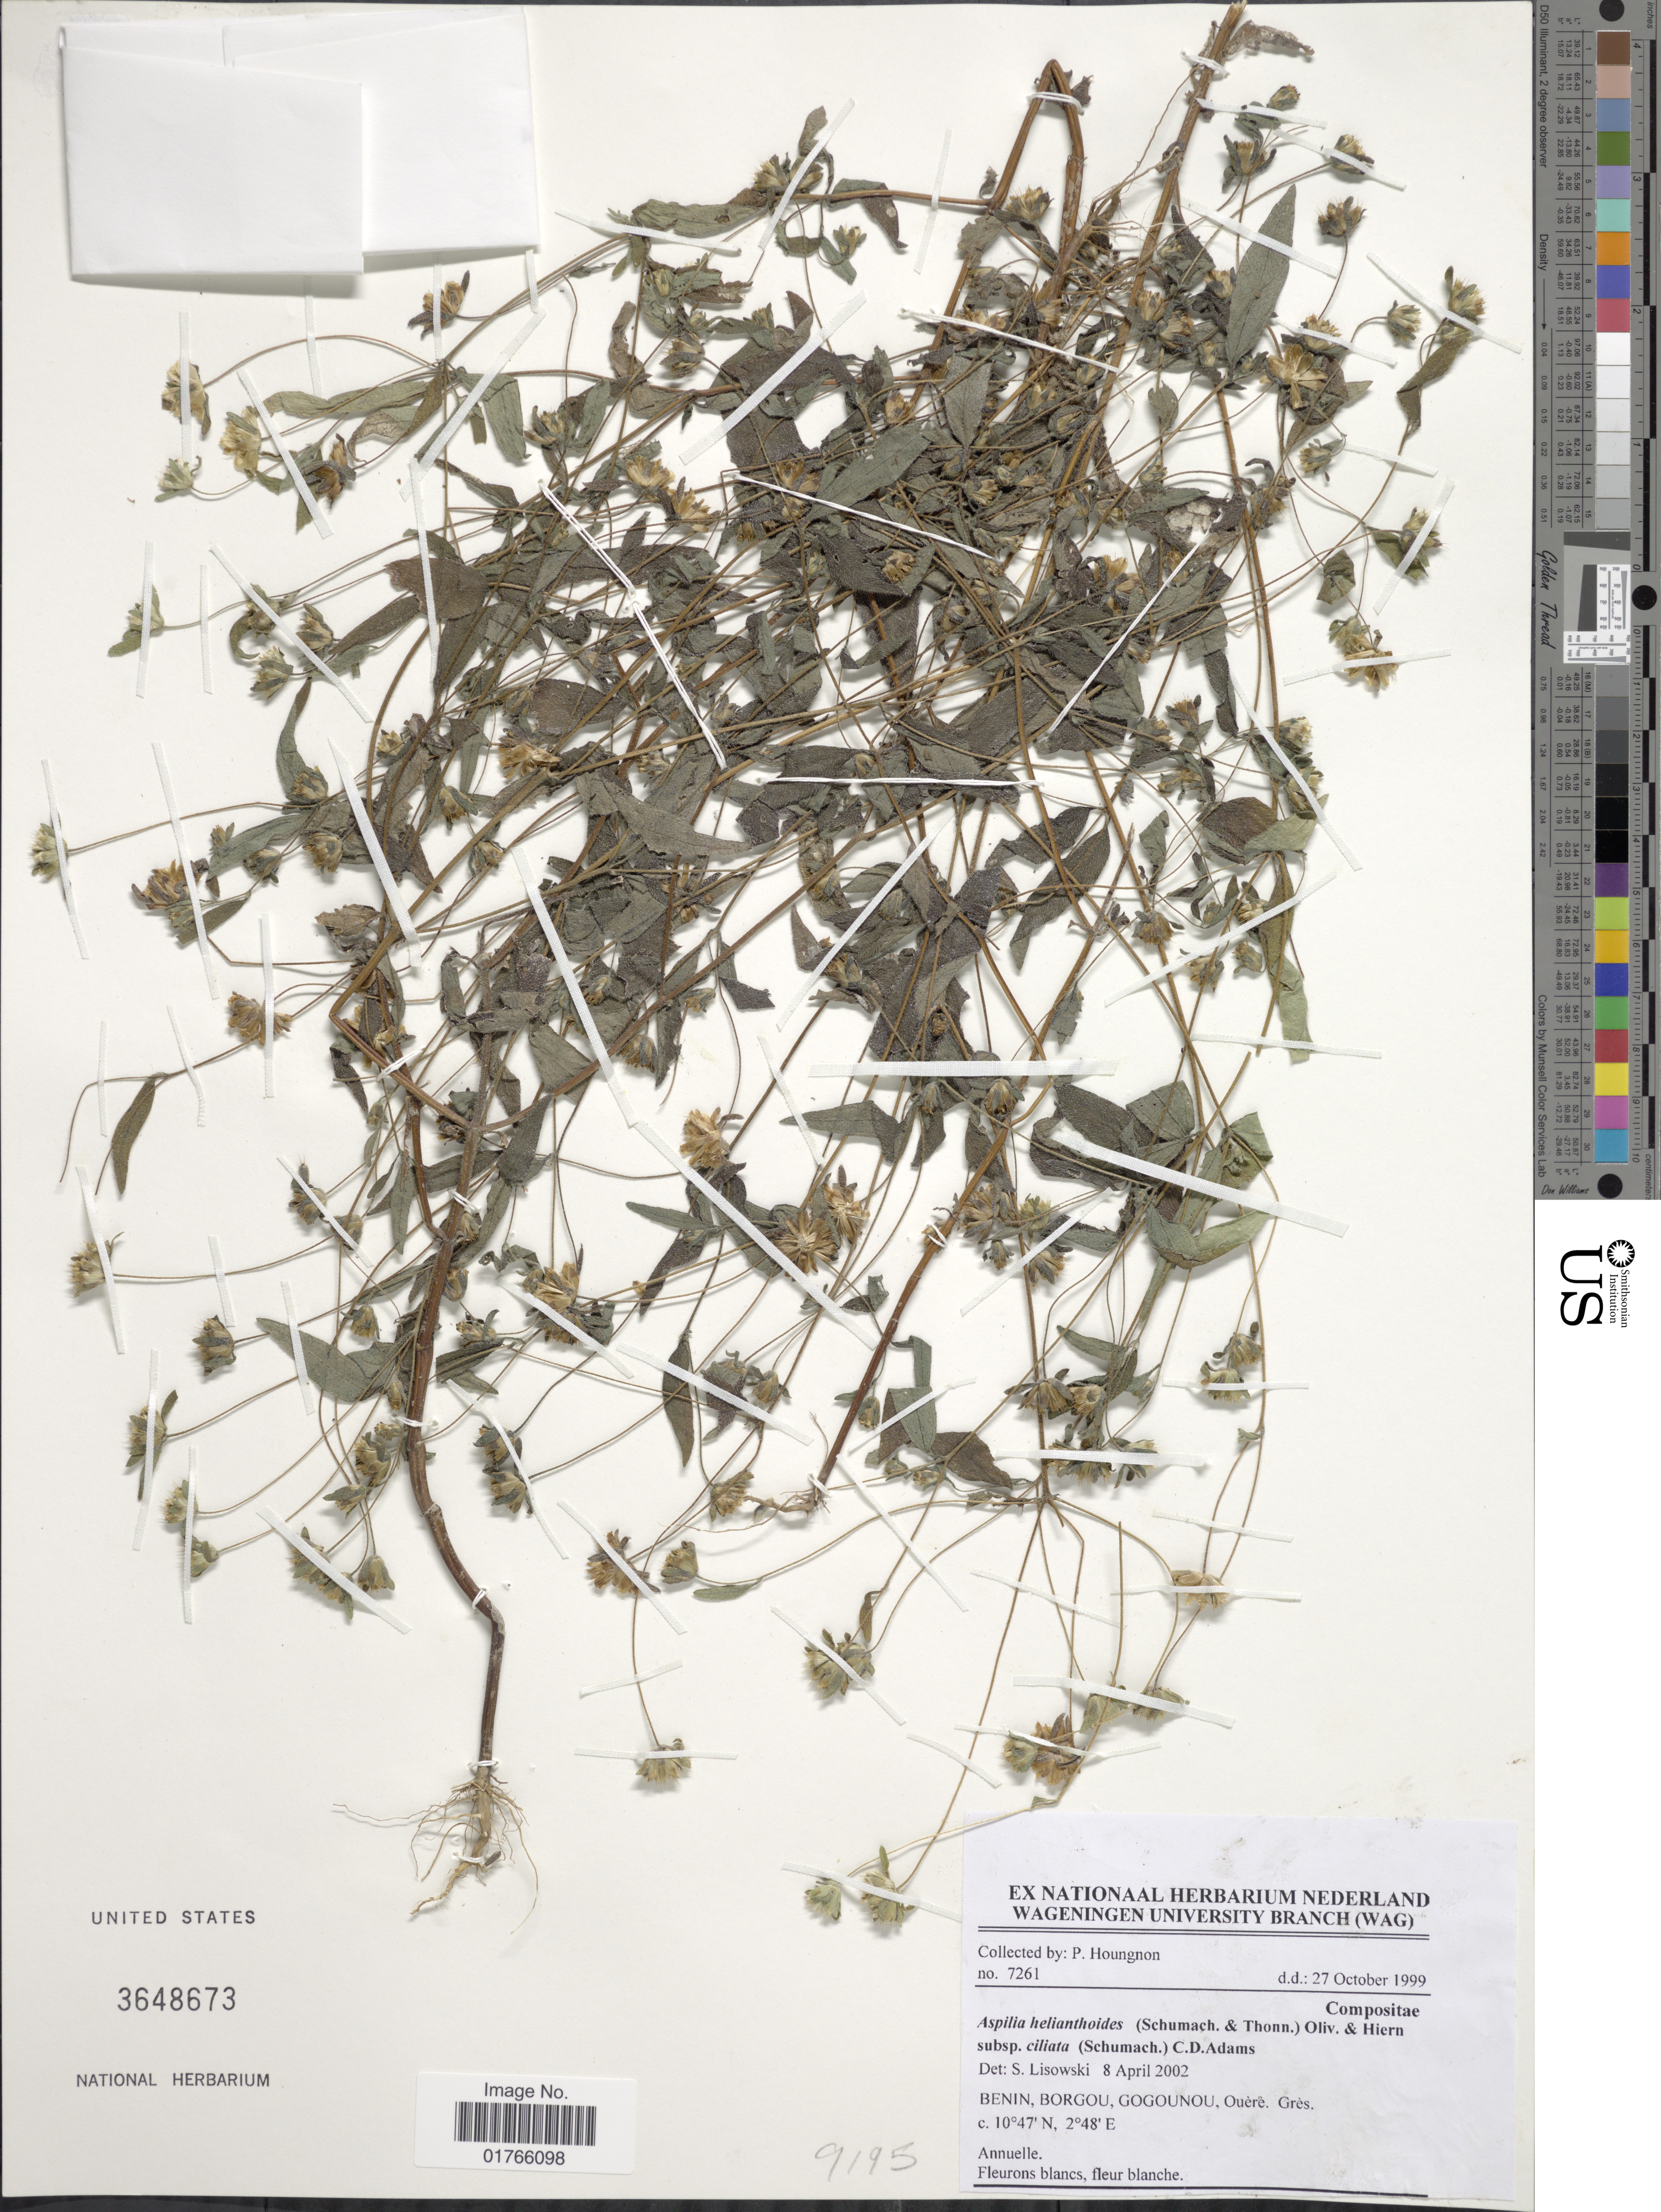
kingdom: Plantae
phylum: Tracheophyta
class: Magnoliopsida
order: Asterales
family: Asteraceae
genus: Aspilia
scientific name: Aspilia helianthoides subsp. ciliata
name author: (Schumach.) C.D. Adams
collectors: P. Hougnon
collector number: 7261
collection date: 1999-10-27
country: Benin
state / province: Borgou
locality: Gogounou, Ouere, Gres.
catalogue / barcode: US 3648673